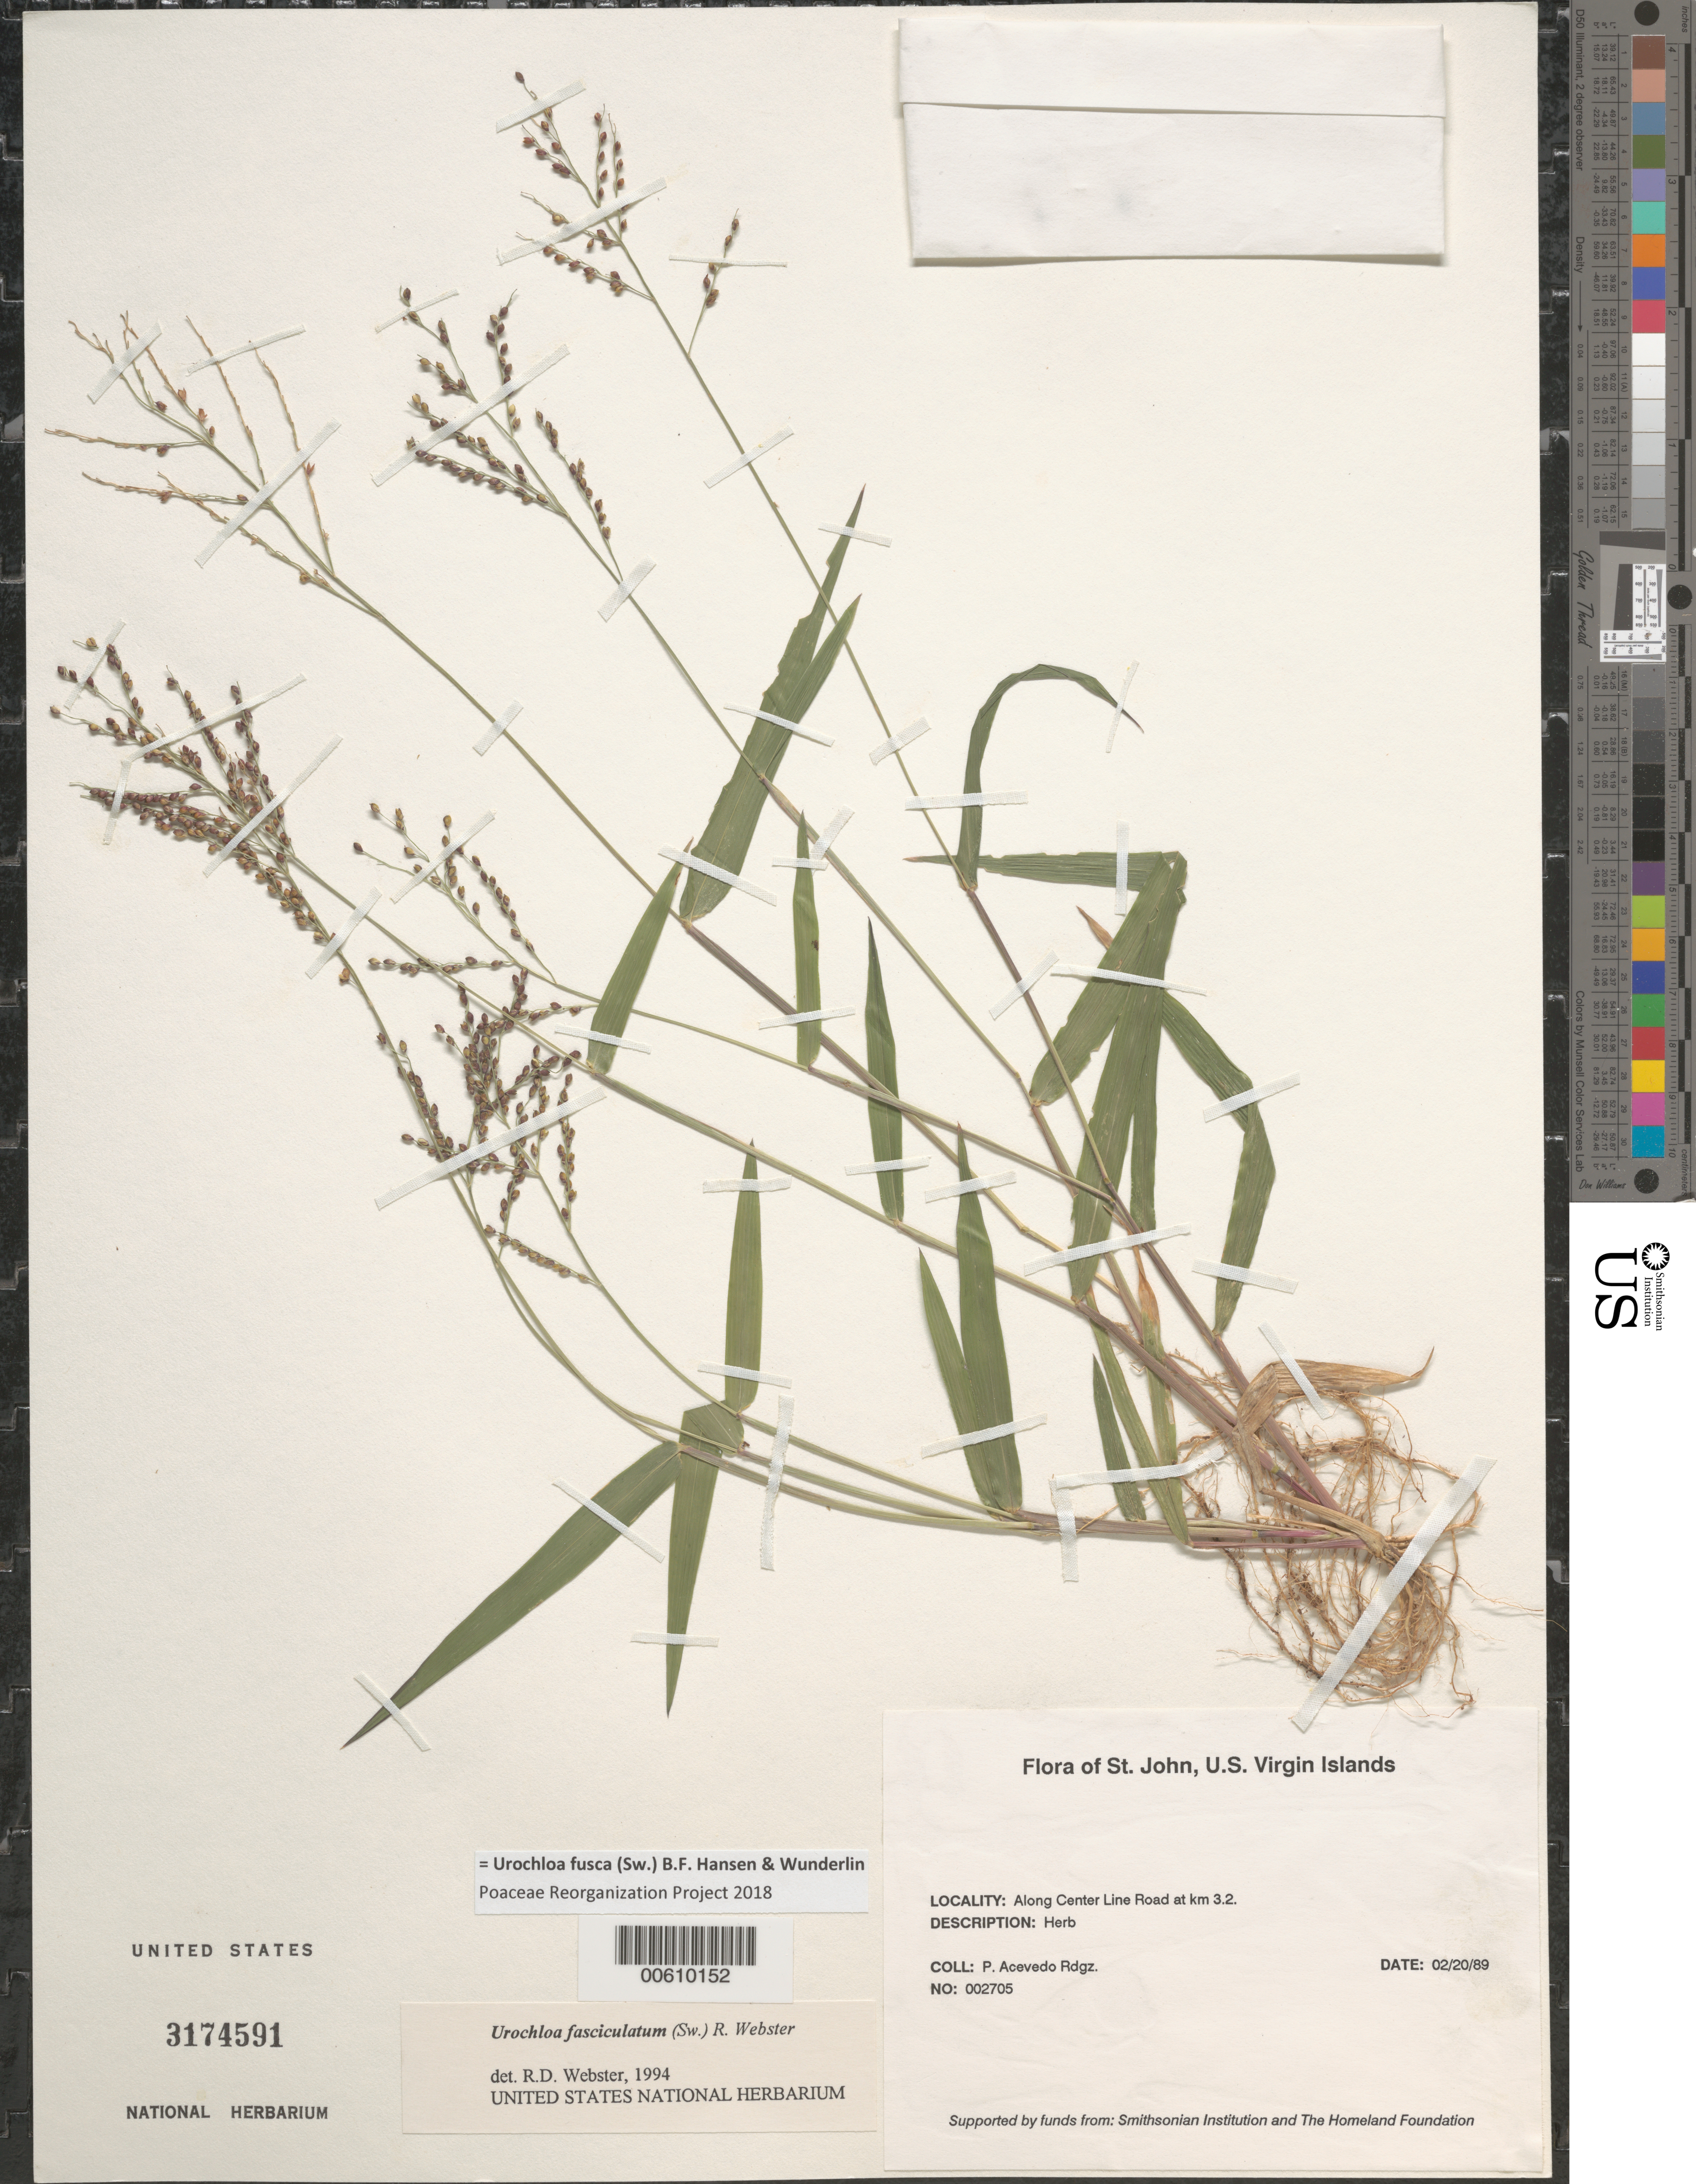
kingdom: Plantae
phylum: Tracheophyta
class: Liliopsida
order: Poales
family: Poaceae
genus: Urochloa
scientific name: Urochloa fasciculata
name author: (Sw.) R.D. Webster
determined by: Webster, Robert D.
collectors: P. Acevedo-Rodr.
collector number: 2705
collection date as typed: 20 Feb 1989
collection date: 1989-02-20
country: U.S. Virgin Islands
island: St. John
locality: Cruz Bay Quarter, Along Center Line Road at km 3.2.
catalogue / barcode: US 3174591